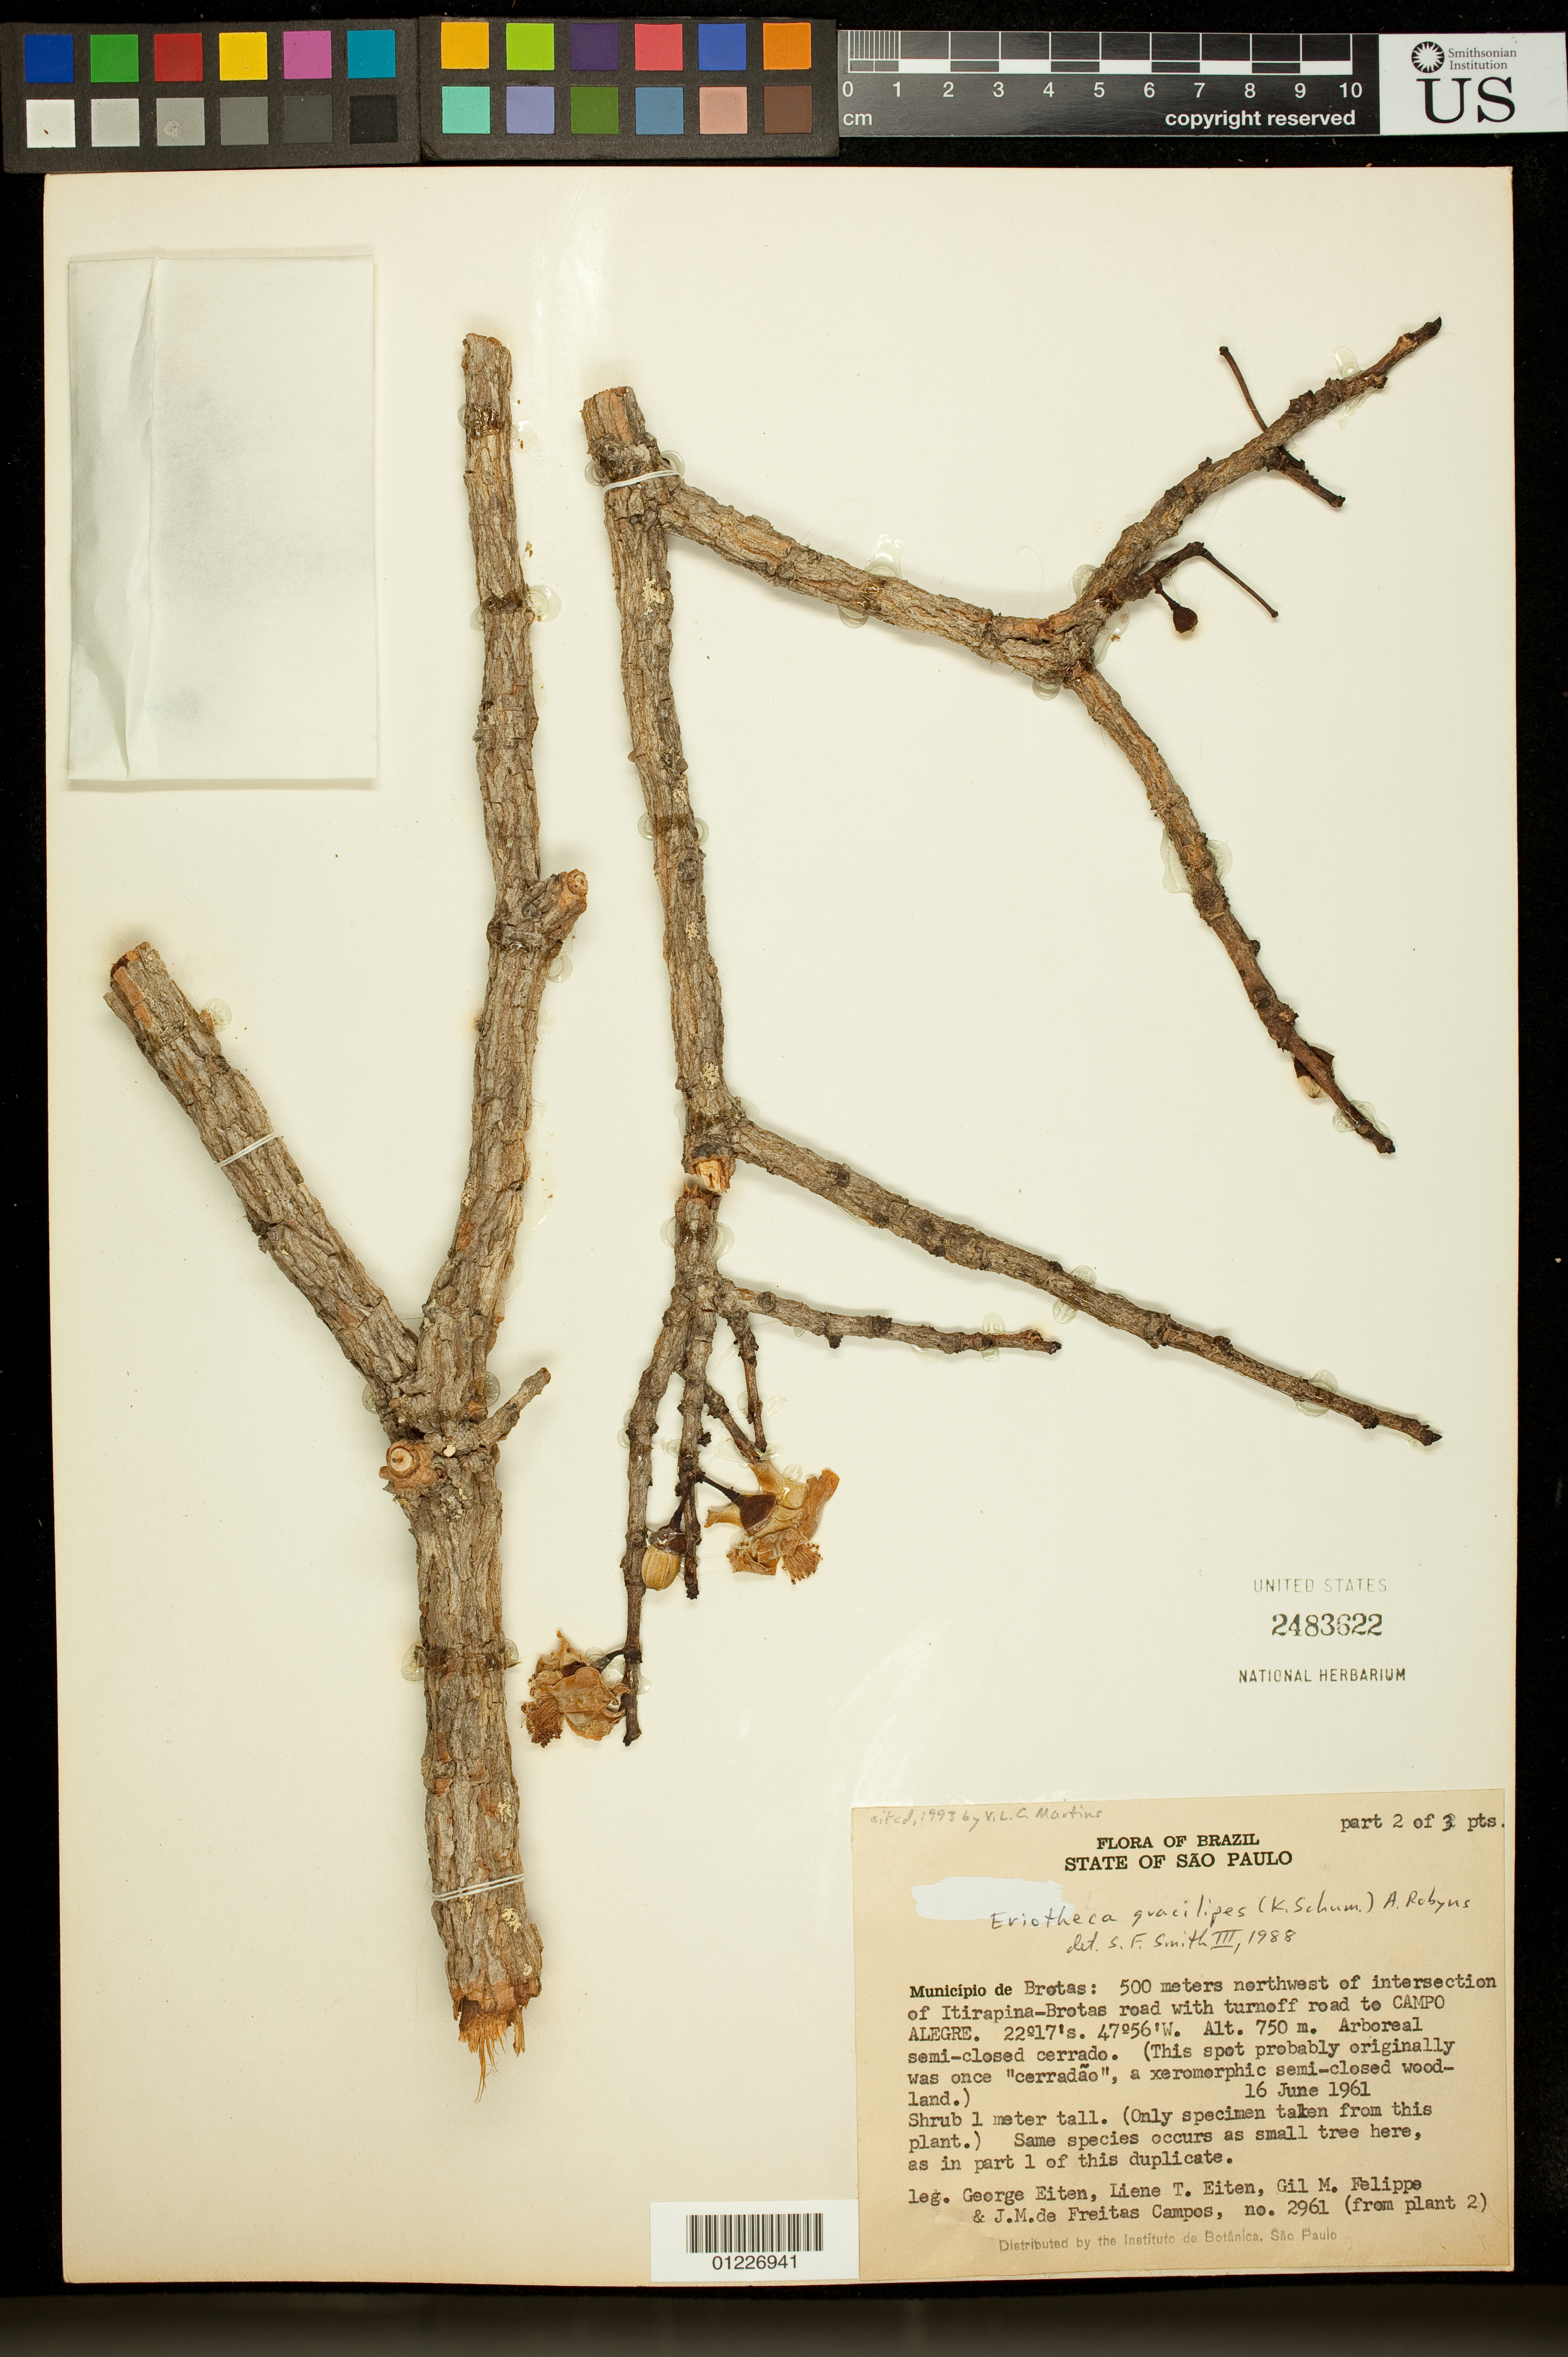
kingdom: Plantae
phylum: Tracheophyta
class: Magnoliopsida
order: Malvales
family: Malvaceae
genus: Pachira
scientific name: Pachira gracilipes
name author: (K. Schum.) V.N. Yoshik. & M.C. Duarte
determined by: Dorr, Laurence J., Curator (BOT), Smithsonian Institution - National Museum of Natural History (UNITED STATES)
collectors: G. Eiten, L. T. Eiten, G. M. Felippe & J. M. F. Campos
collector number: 2961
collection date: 1961-06-16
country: Brazil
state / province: São Paulo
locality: Municipio de Brotas: 500 meters NW of intersection of Itirapina-Brotas Road with turnoff road to Campo Alegre.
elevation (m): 750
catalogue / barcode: US 2483622